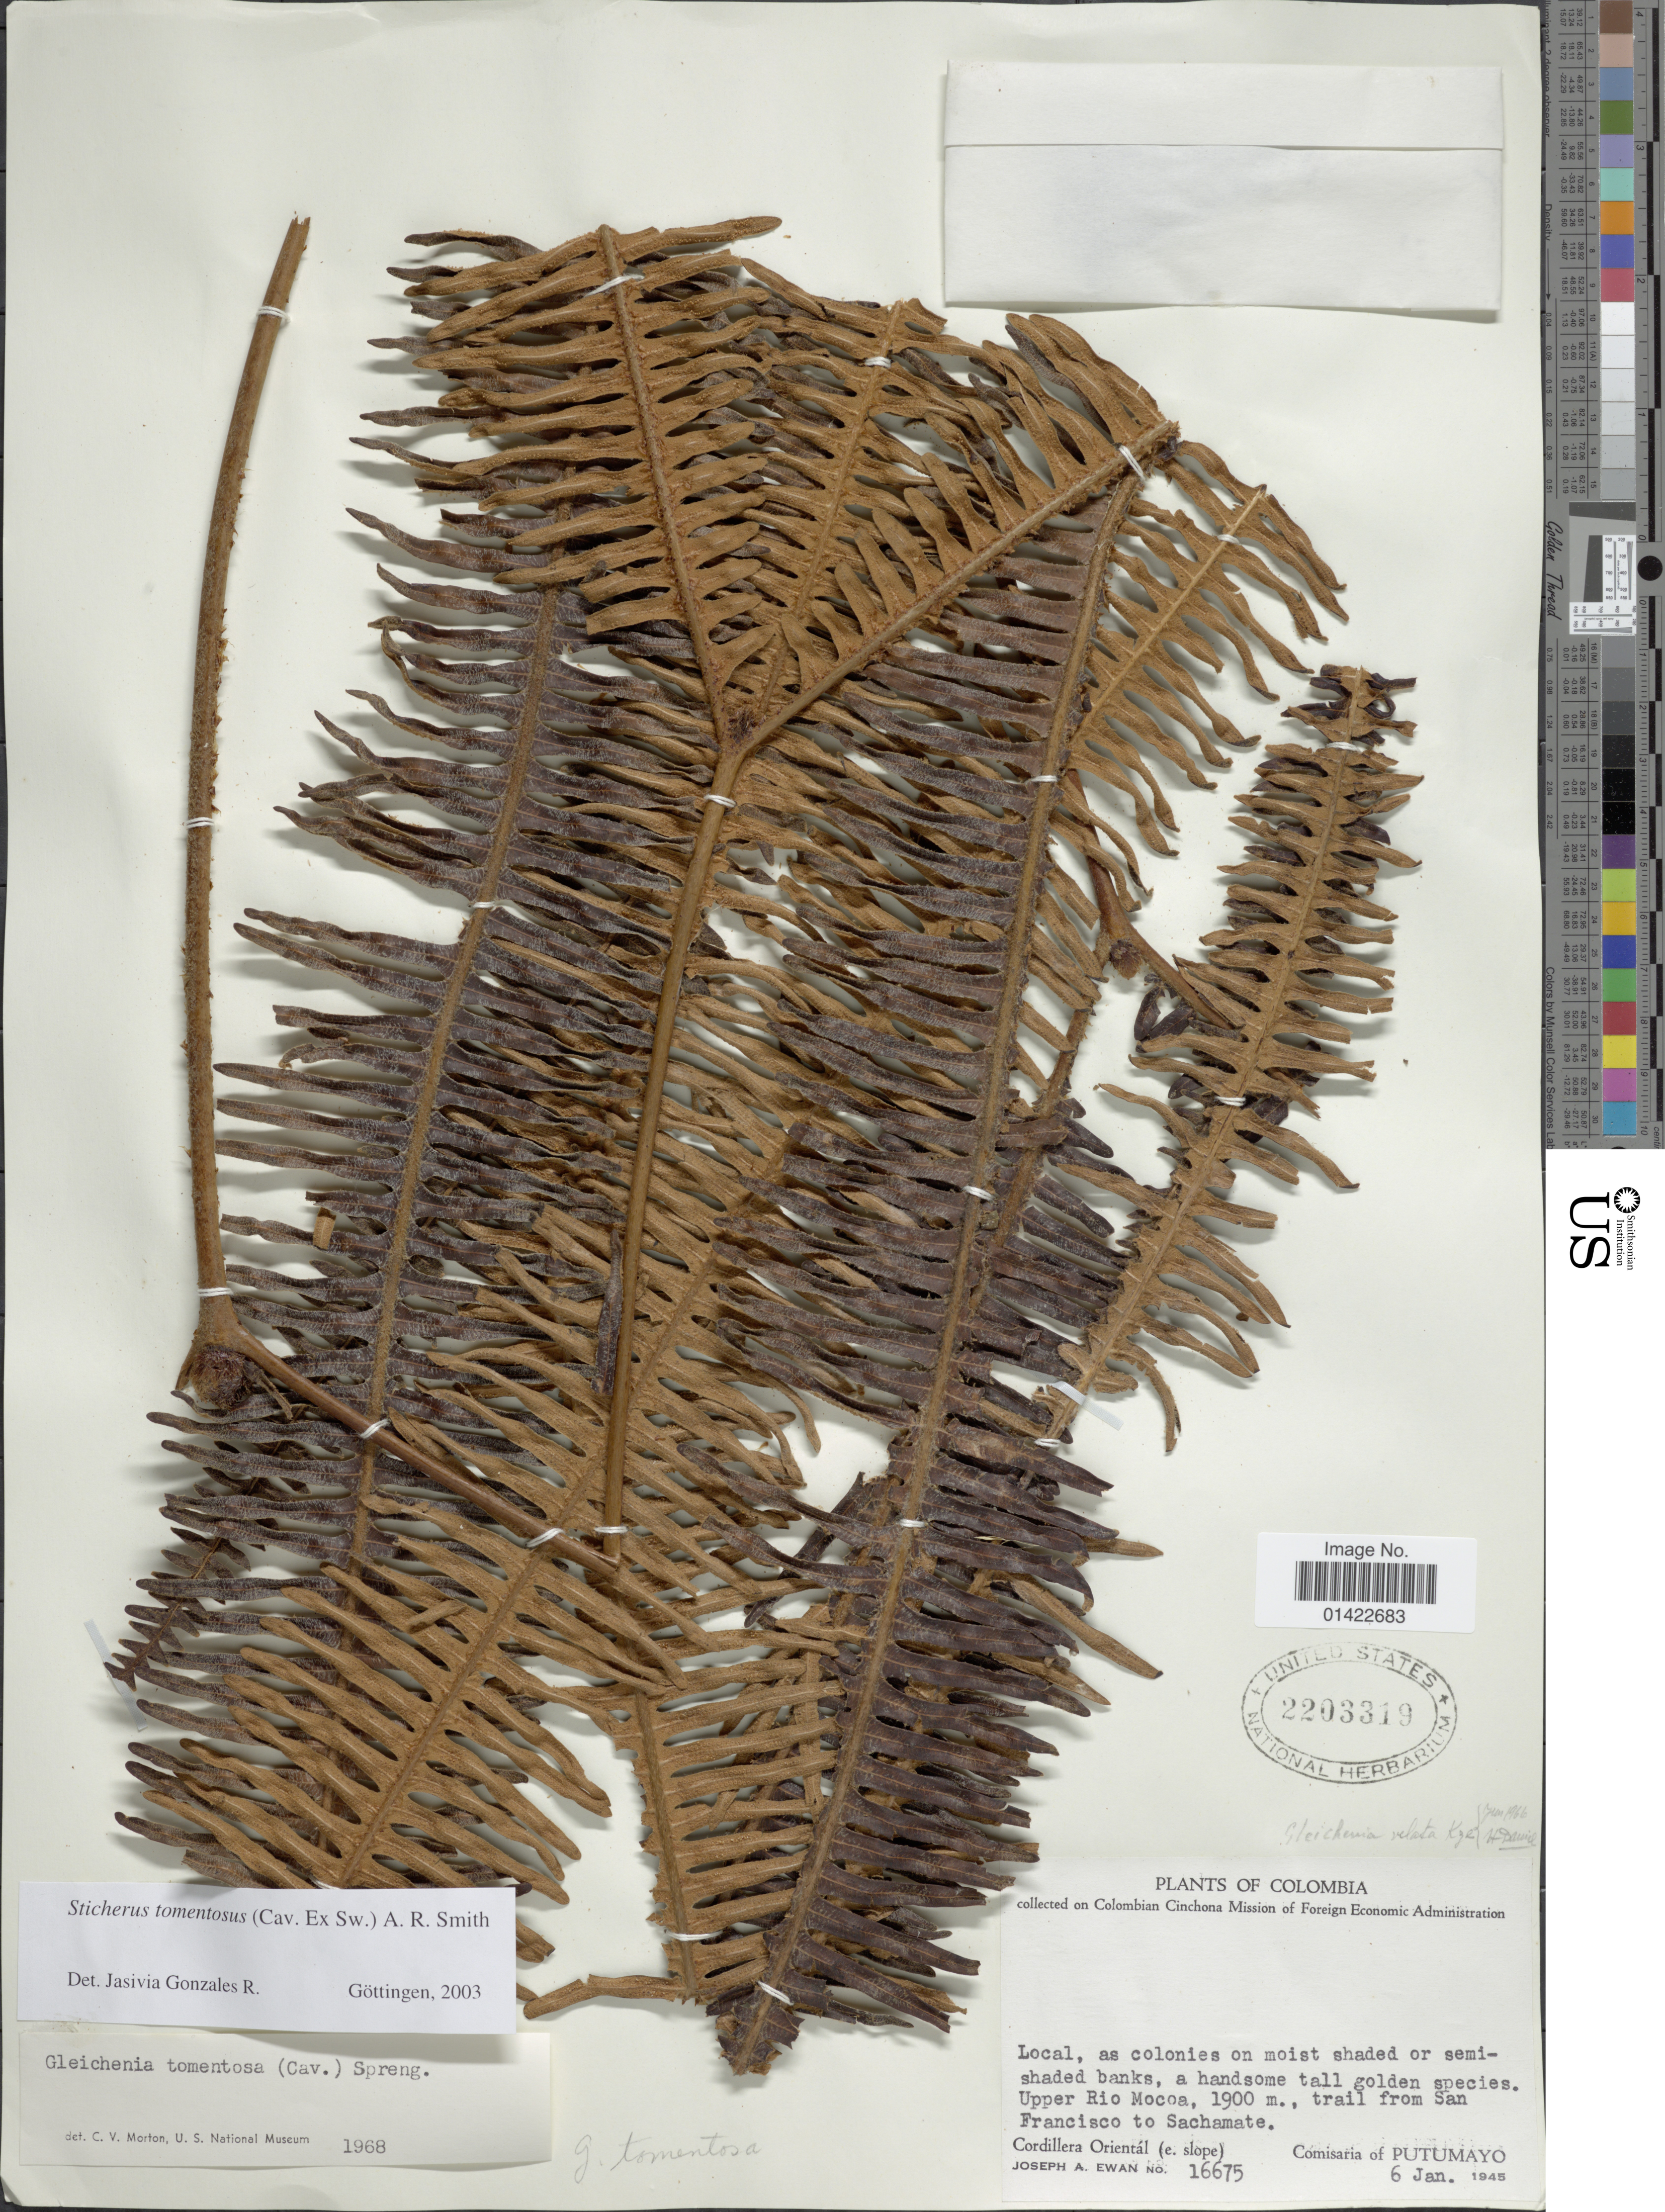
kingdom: Plantae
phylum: Tracheophyta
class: Polypodiopsida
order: Gleicheniales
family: Gleicheniaceae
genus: Sticherus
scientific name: Sticherus tomentosus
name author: (Cav. ex Sw.) A.R. Sm.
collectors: J. A. Ewan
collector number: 16675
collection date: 1945-01-06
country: Colombia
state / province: Putumayo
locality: Upper Rio Mocoa, trail from San Francisco to Sachamate. Cordillera Orientál (e.slope).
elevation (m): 1900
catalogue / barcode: US 2203319